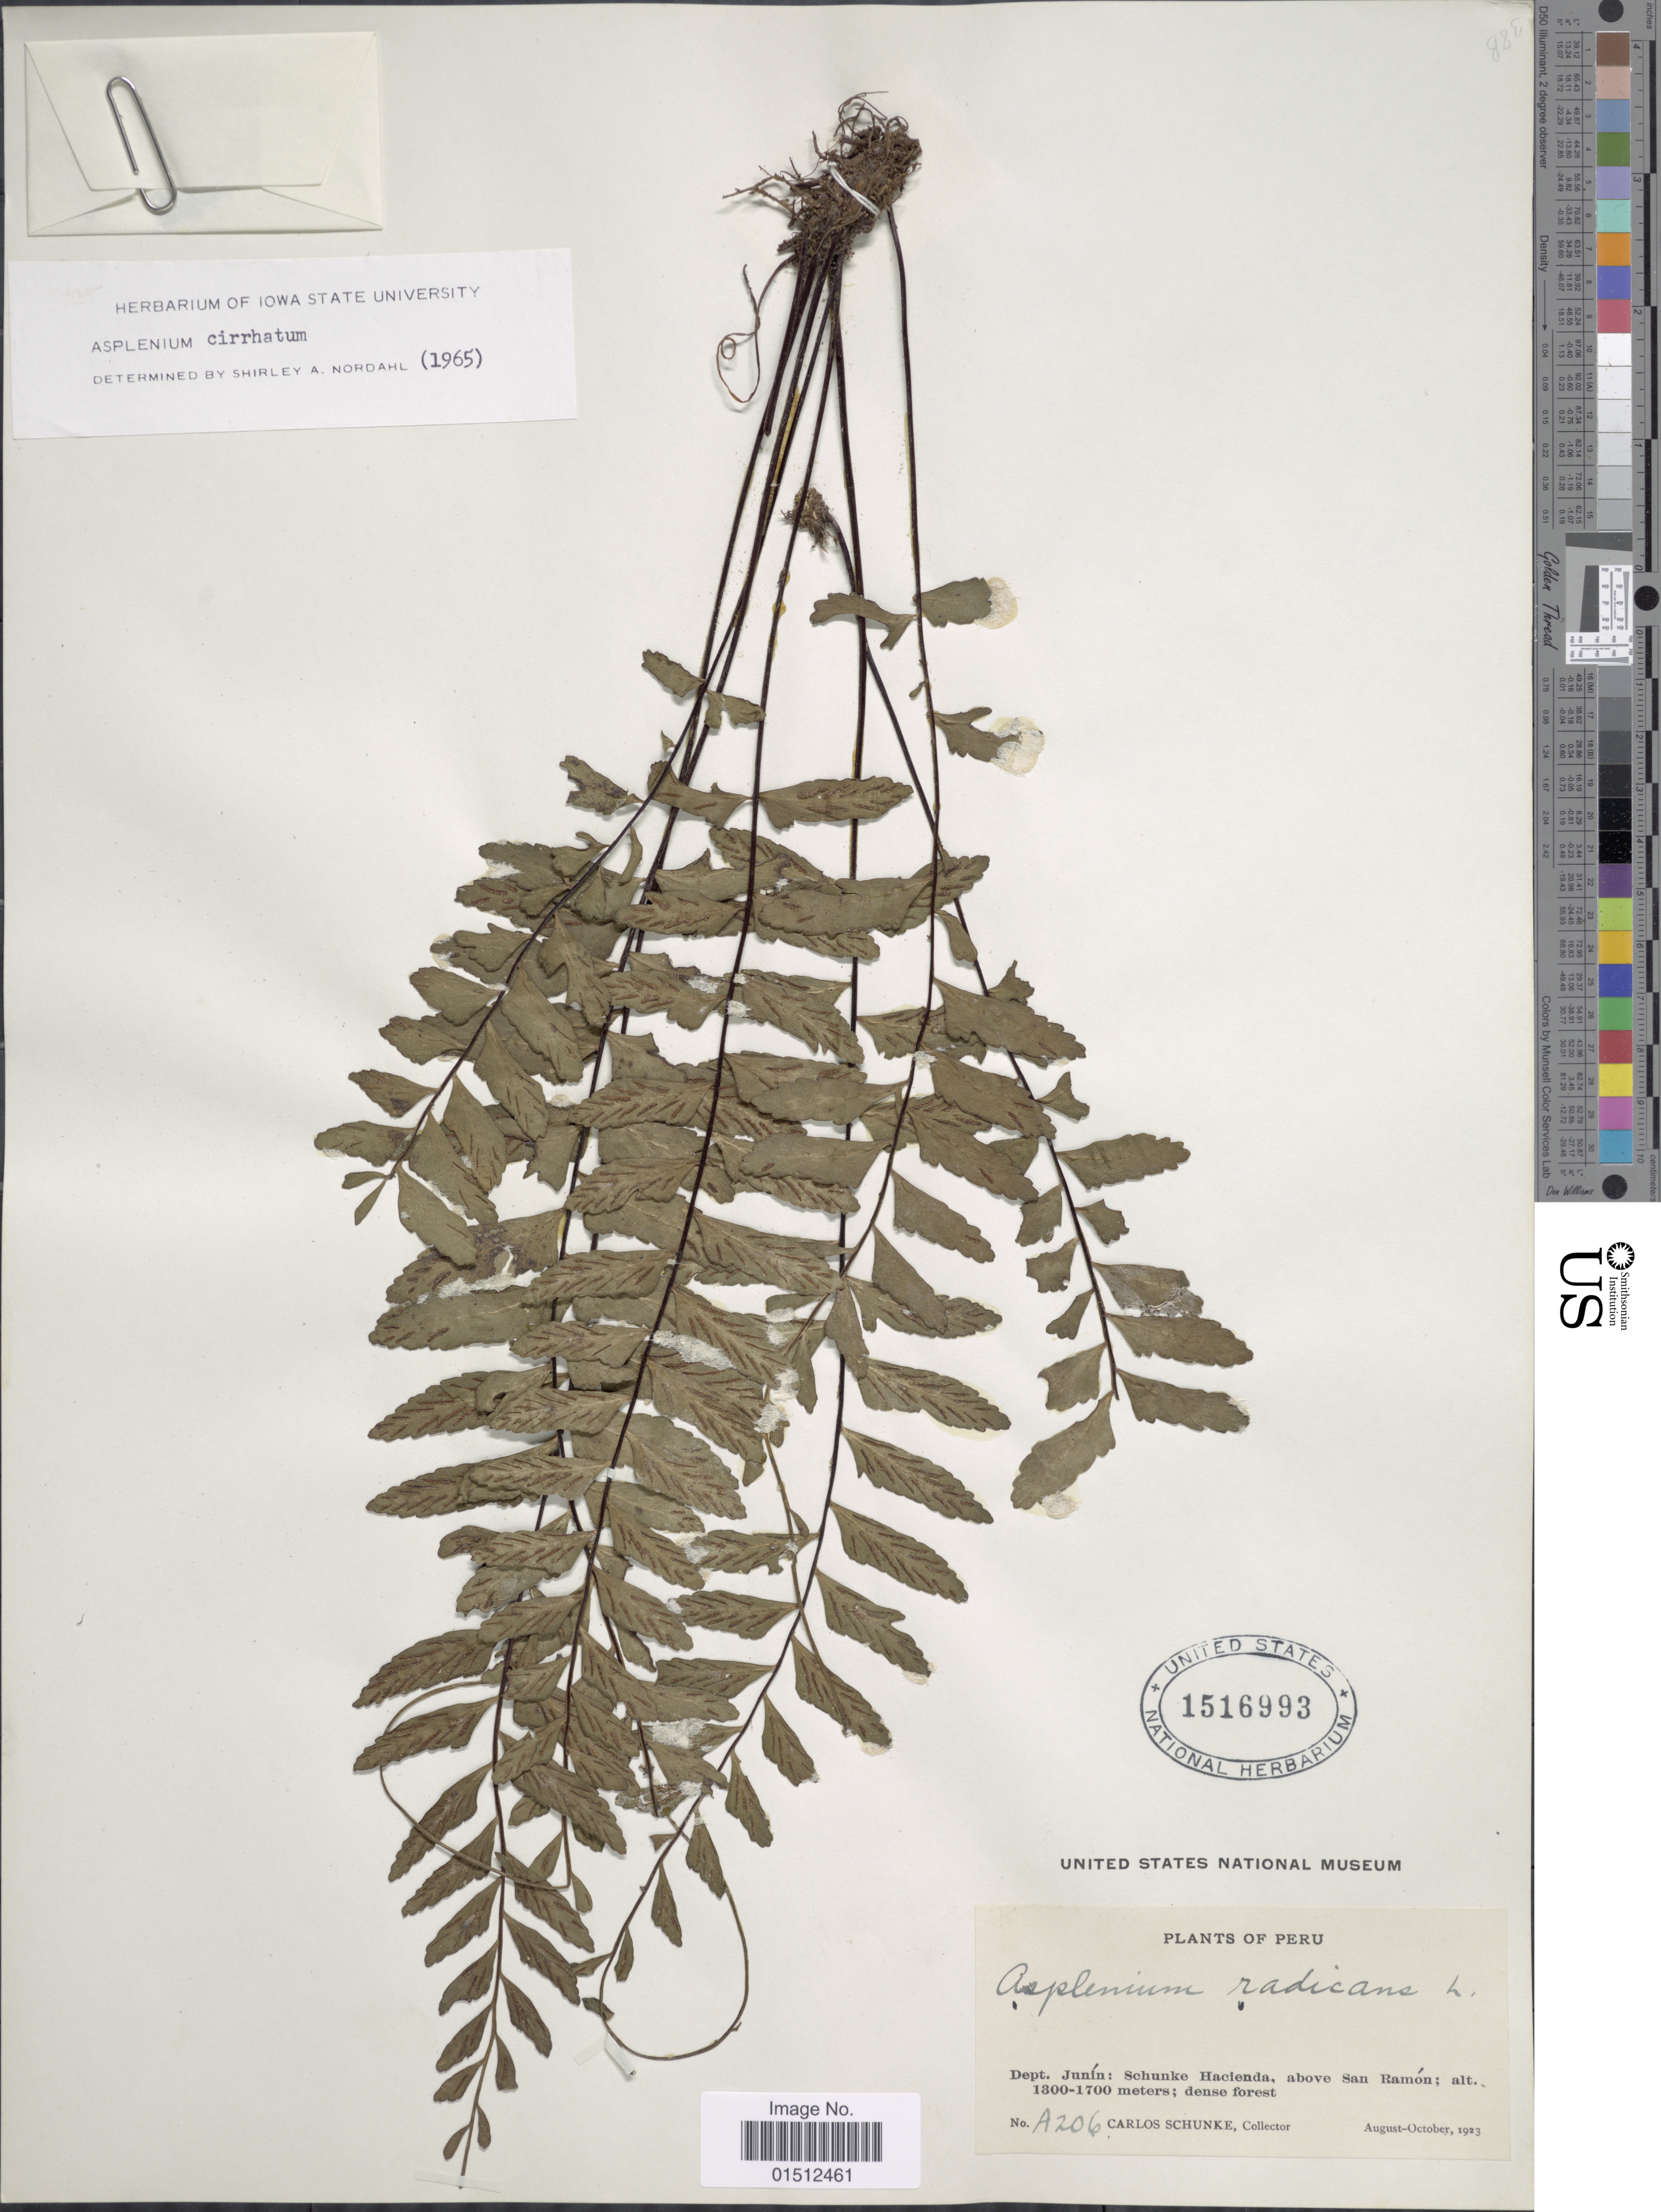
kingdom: Plantae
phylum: Tracheophyta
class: Polypodiopsida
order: Polypodiales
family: Aspleniaceae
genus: Asplenium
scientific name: Asplenium radicans var. cirrhatum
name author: (Rich. ex Willd.) Rosenst.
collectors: C. Schunke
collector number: A206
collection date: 1923-08/1923-10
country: Peru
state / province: Junín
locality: Peru, Dept. Junin: Schunke Hacienda, above San Ramon.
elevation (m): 1300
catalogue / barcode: US 1516993